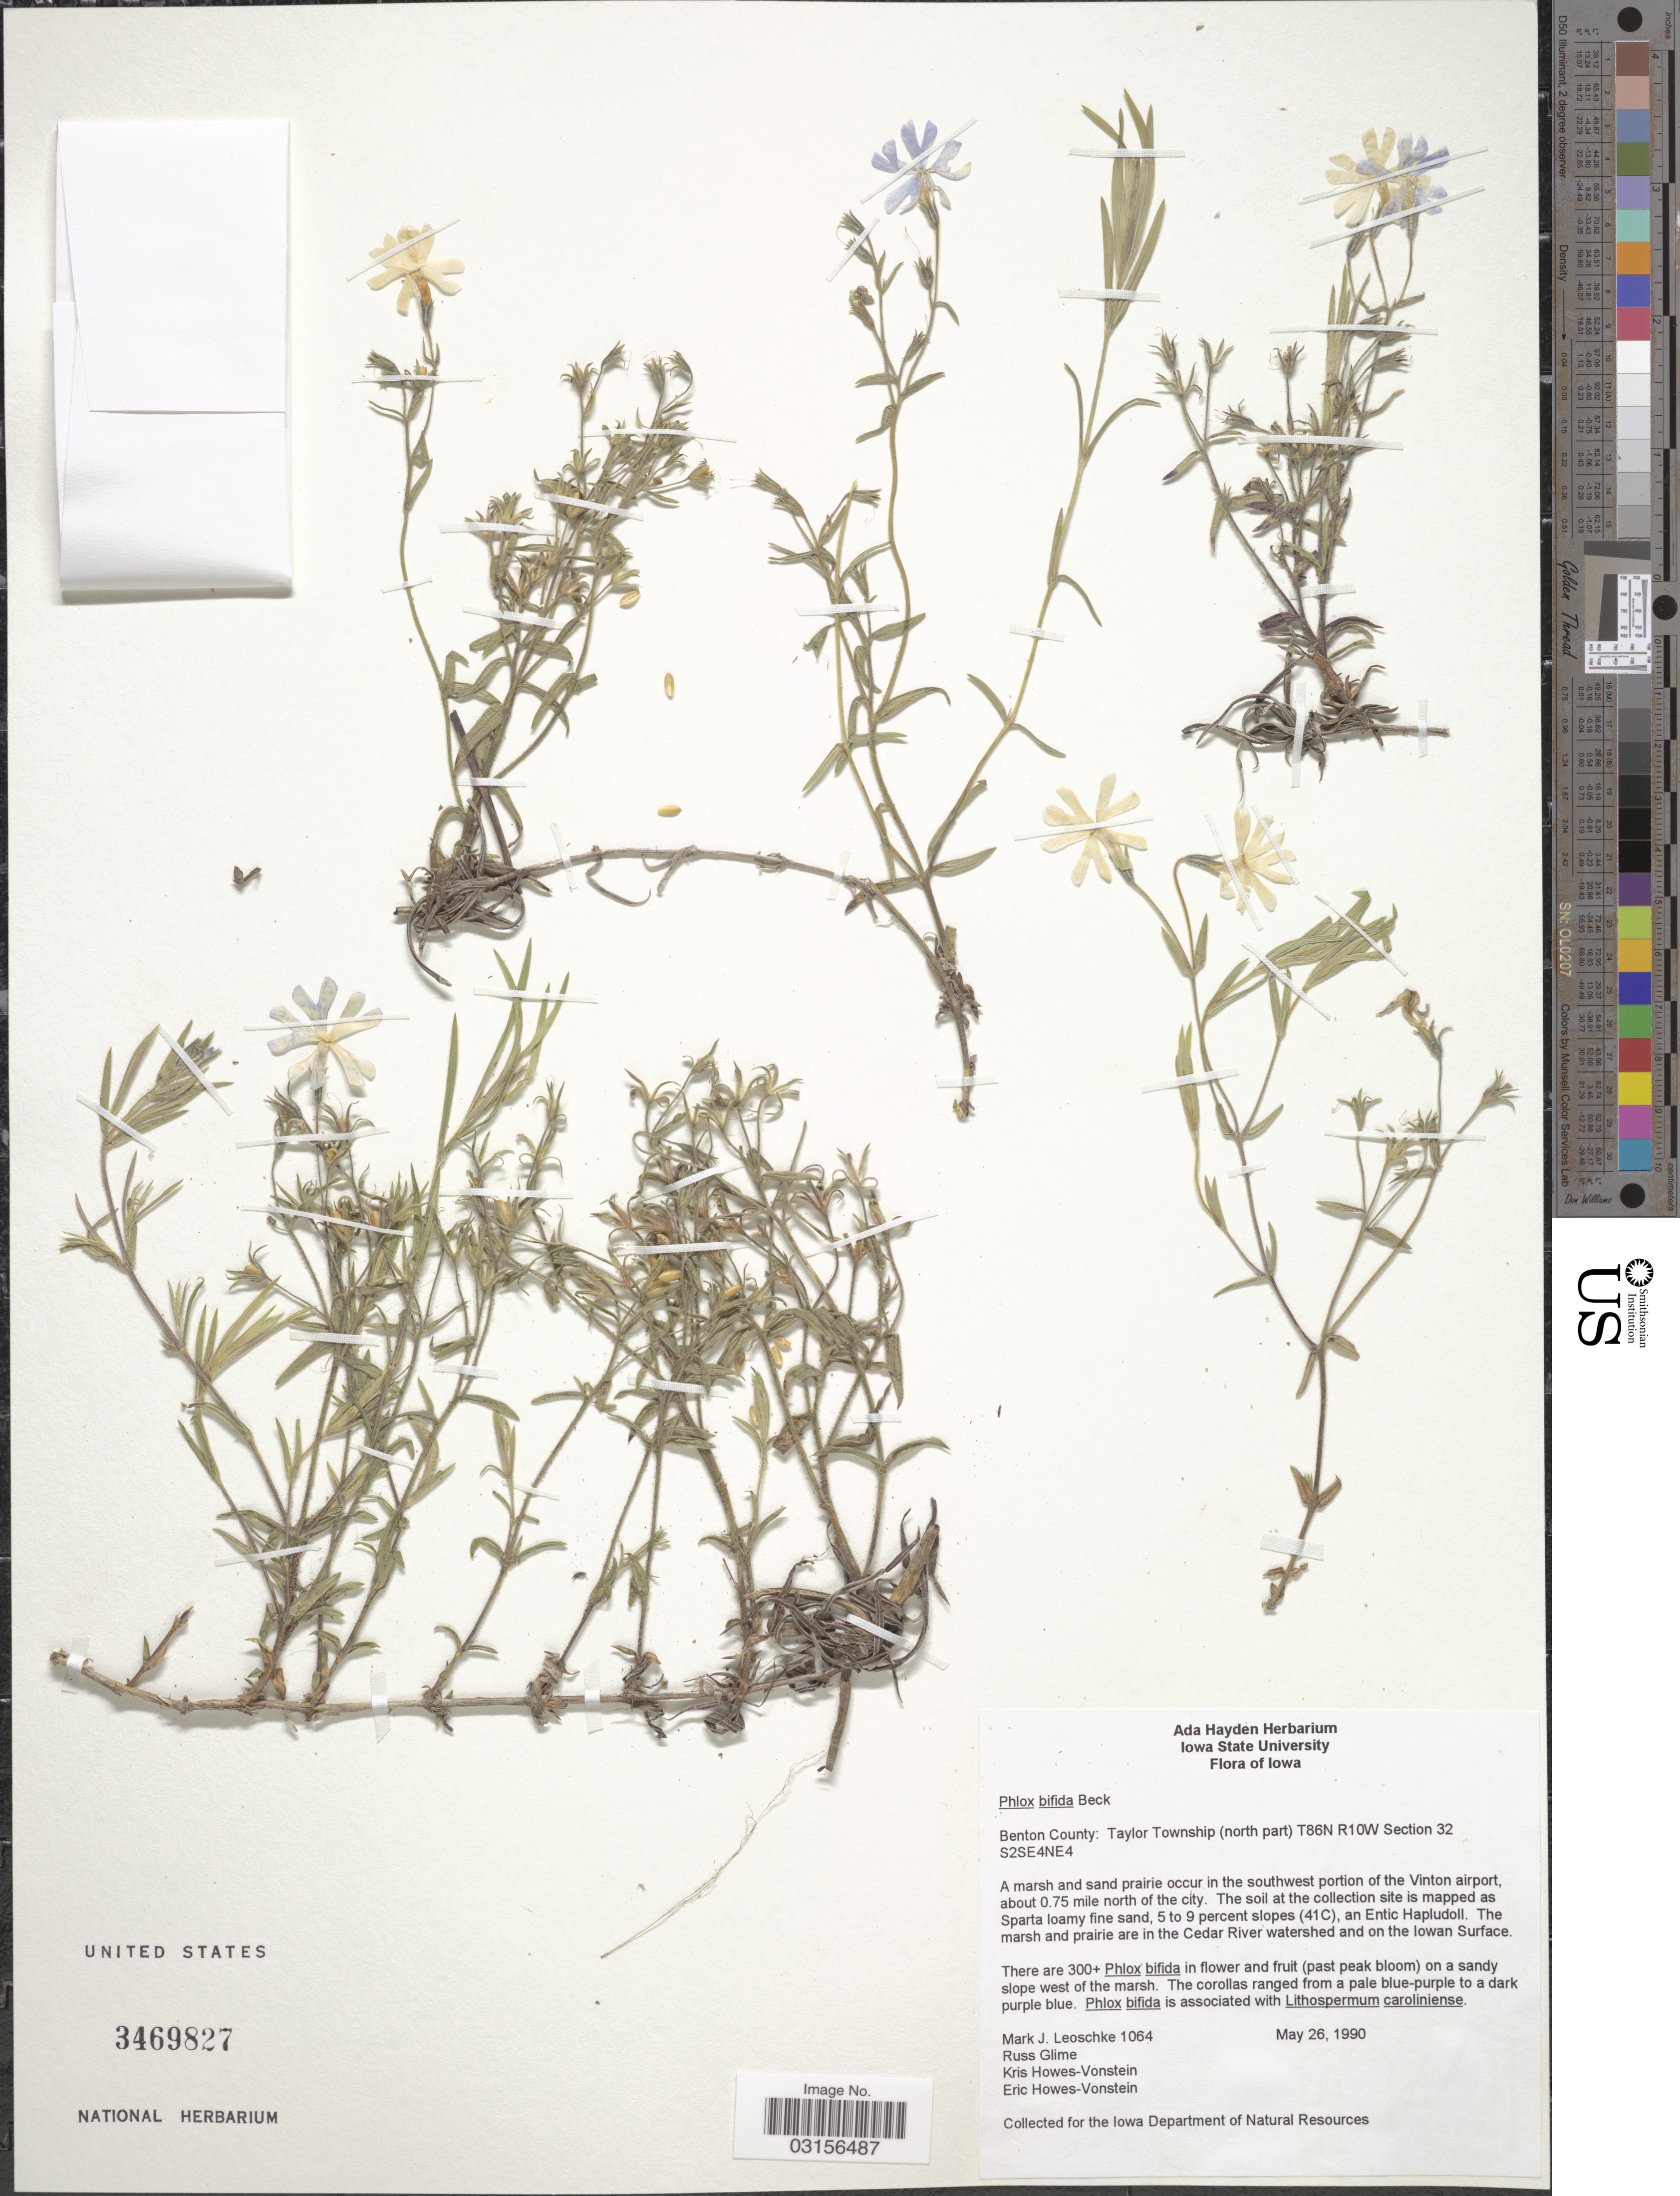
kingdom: Plantae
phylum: Tracheophyta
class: Magnoliopsida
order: Ericales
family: Polemoniaceae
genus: Phlox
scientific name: Phlox bifida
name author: L.C. Beck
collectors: M. J. Leoschke, R. Glime, K. Howes-Vonstein & E. Howes-Vonstein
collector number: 1064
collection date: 1990-05-26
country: United States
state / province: Iowa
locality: Benton County: Taylor Township (north part) T86N R10W Section 32 S2SE4NE4. A marsh and sand prairie occur in the southwest portion of the Vinton airport, about 0.75 mile north of the city, The marsh and prairie are in the Cedar River watershed and on the Iowan Surface.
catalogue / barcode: US 3469827